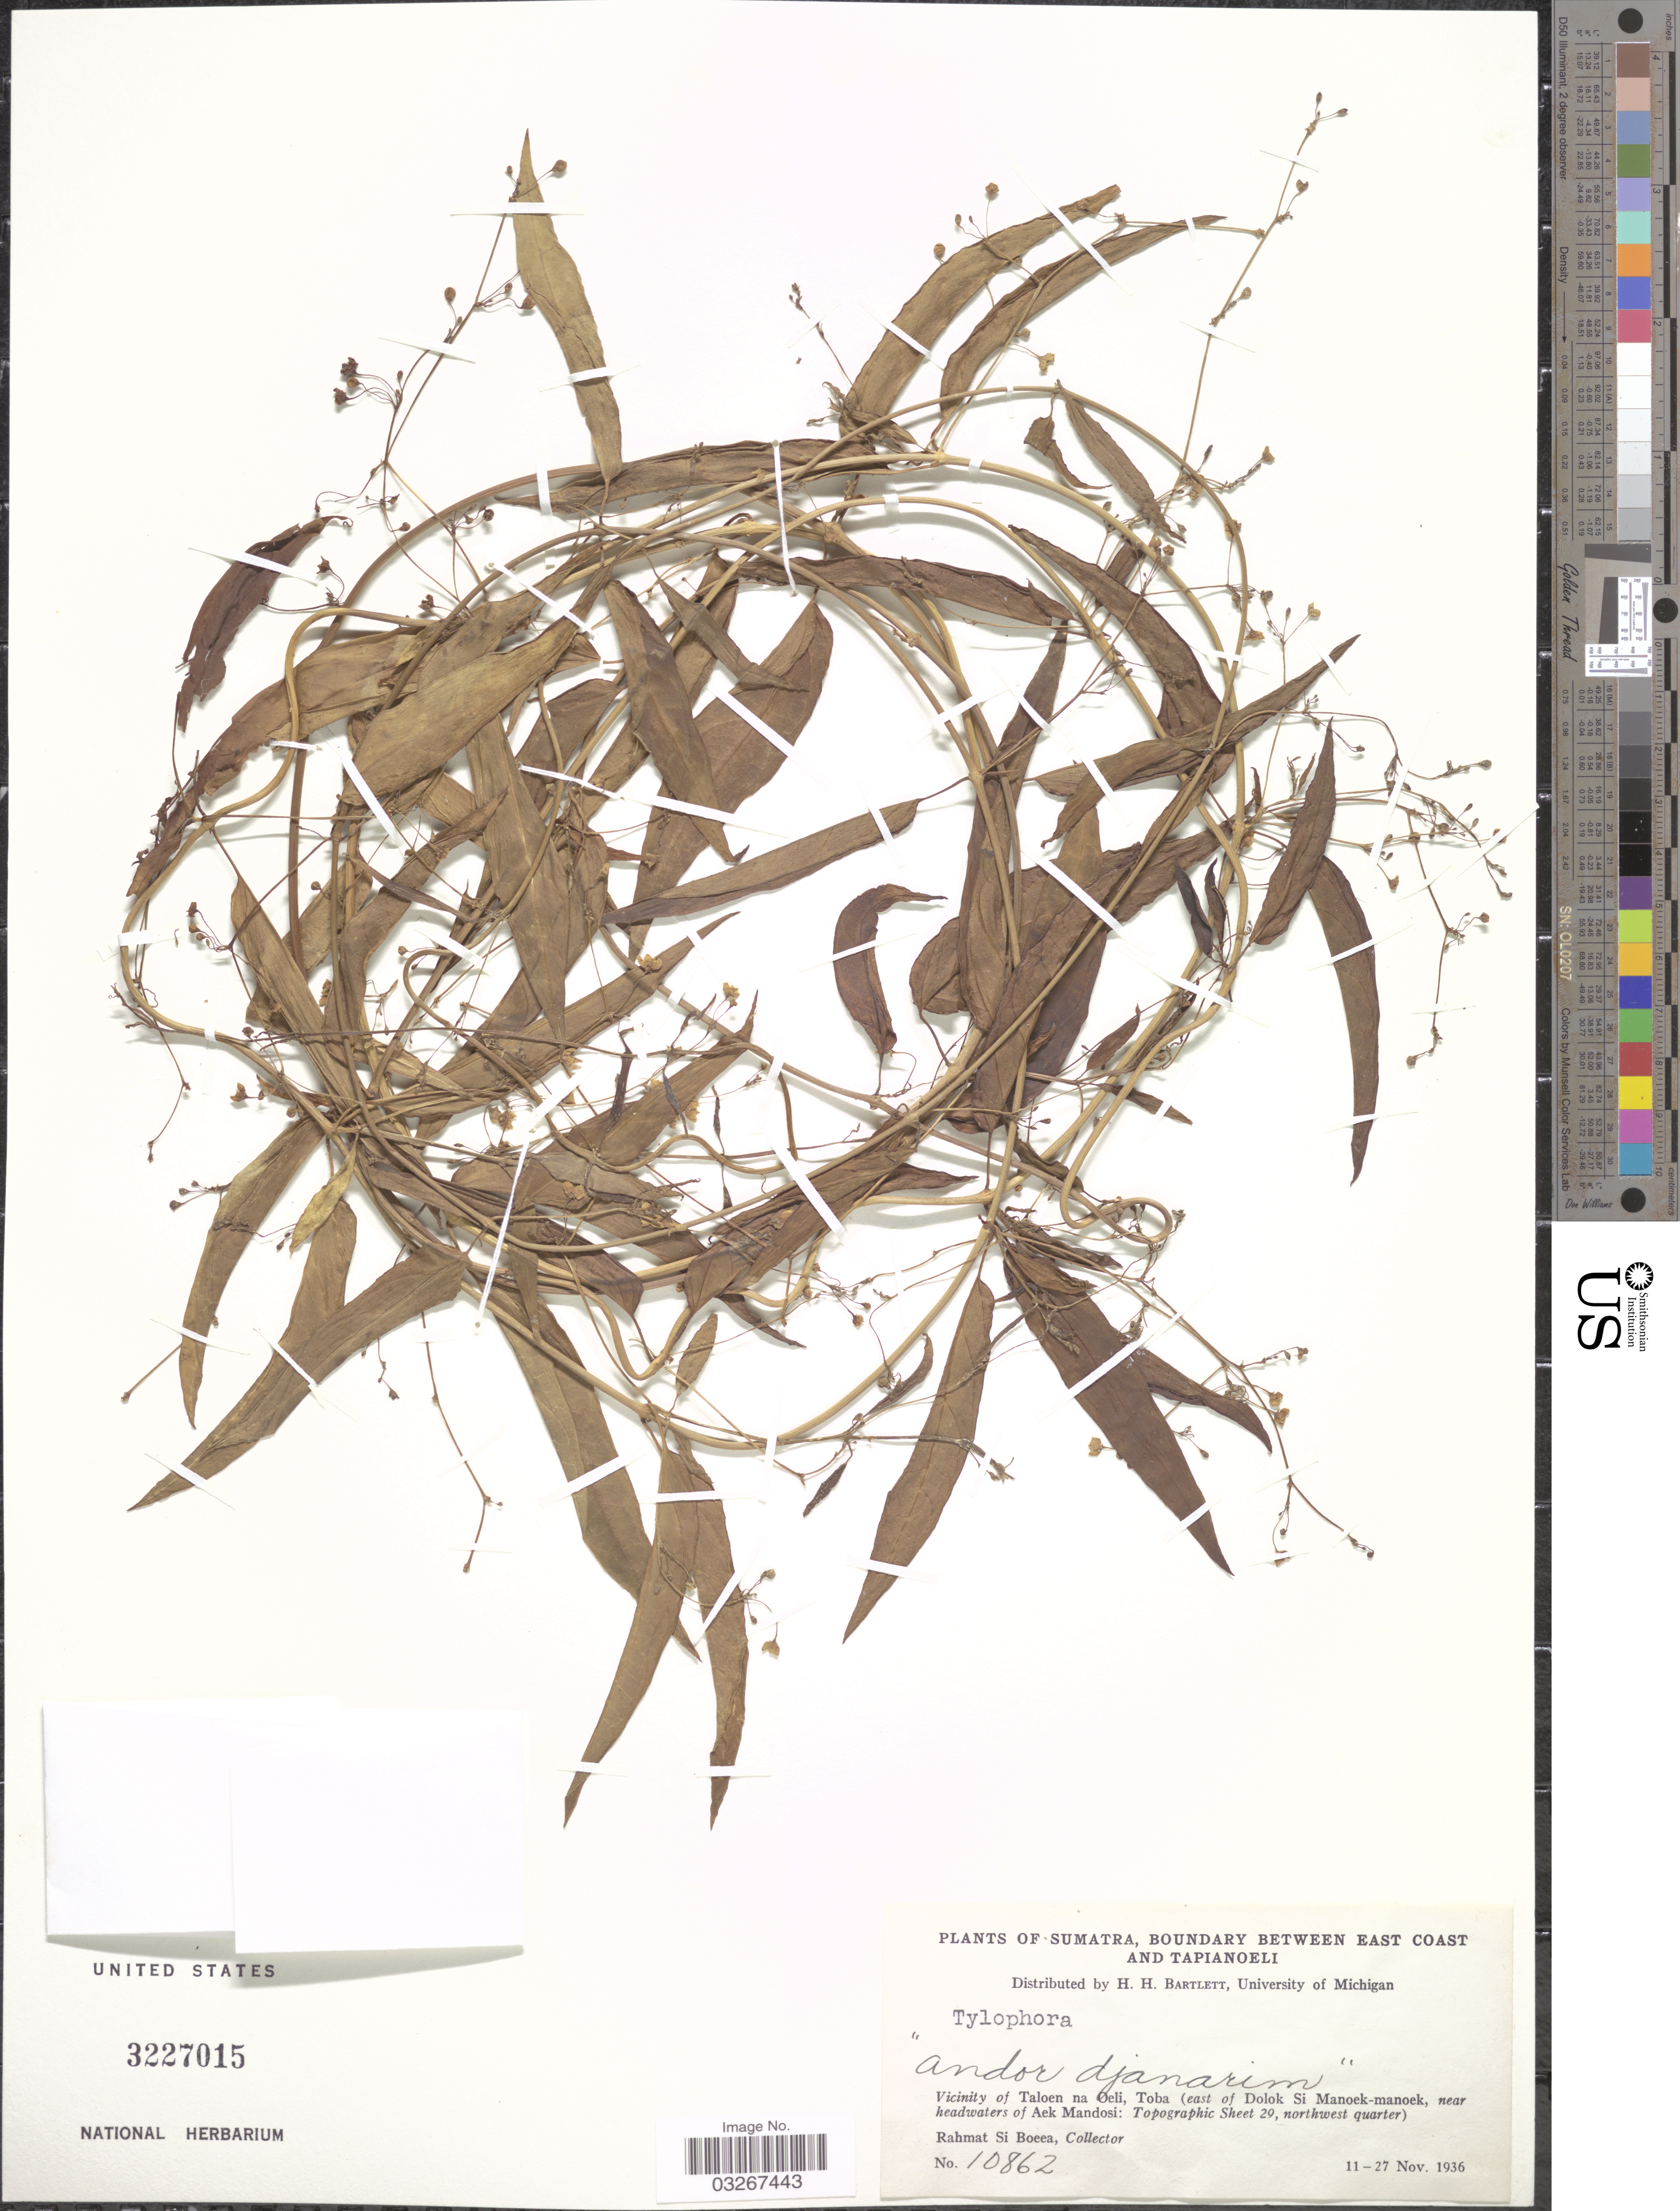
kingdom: Plantae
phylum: Tracheophyta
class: Magnoliopsida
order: Gentianales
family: Apocynaceae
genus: Tylophora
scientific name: Tylophora sp.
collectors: Rahmat Si Boeea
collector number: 10862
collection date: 1936-11-11/1936-11-27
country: Indonesia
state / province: Sumatra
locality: Boundary between East Coast and Tapianoeli. Vicinity of Taloen na Oeli, Toba (east of Dolok Si Manoek-manoek, near headwaters of Aek Mandosi: Topographic Sheet 29, northwest quarter)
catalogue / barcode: US 3227015